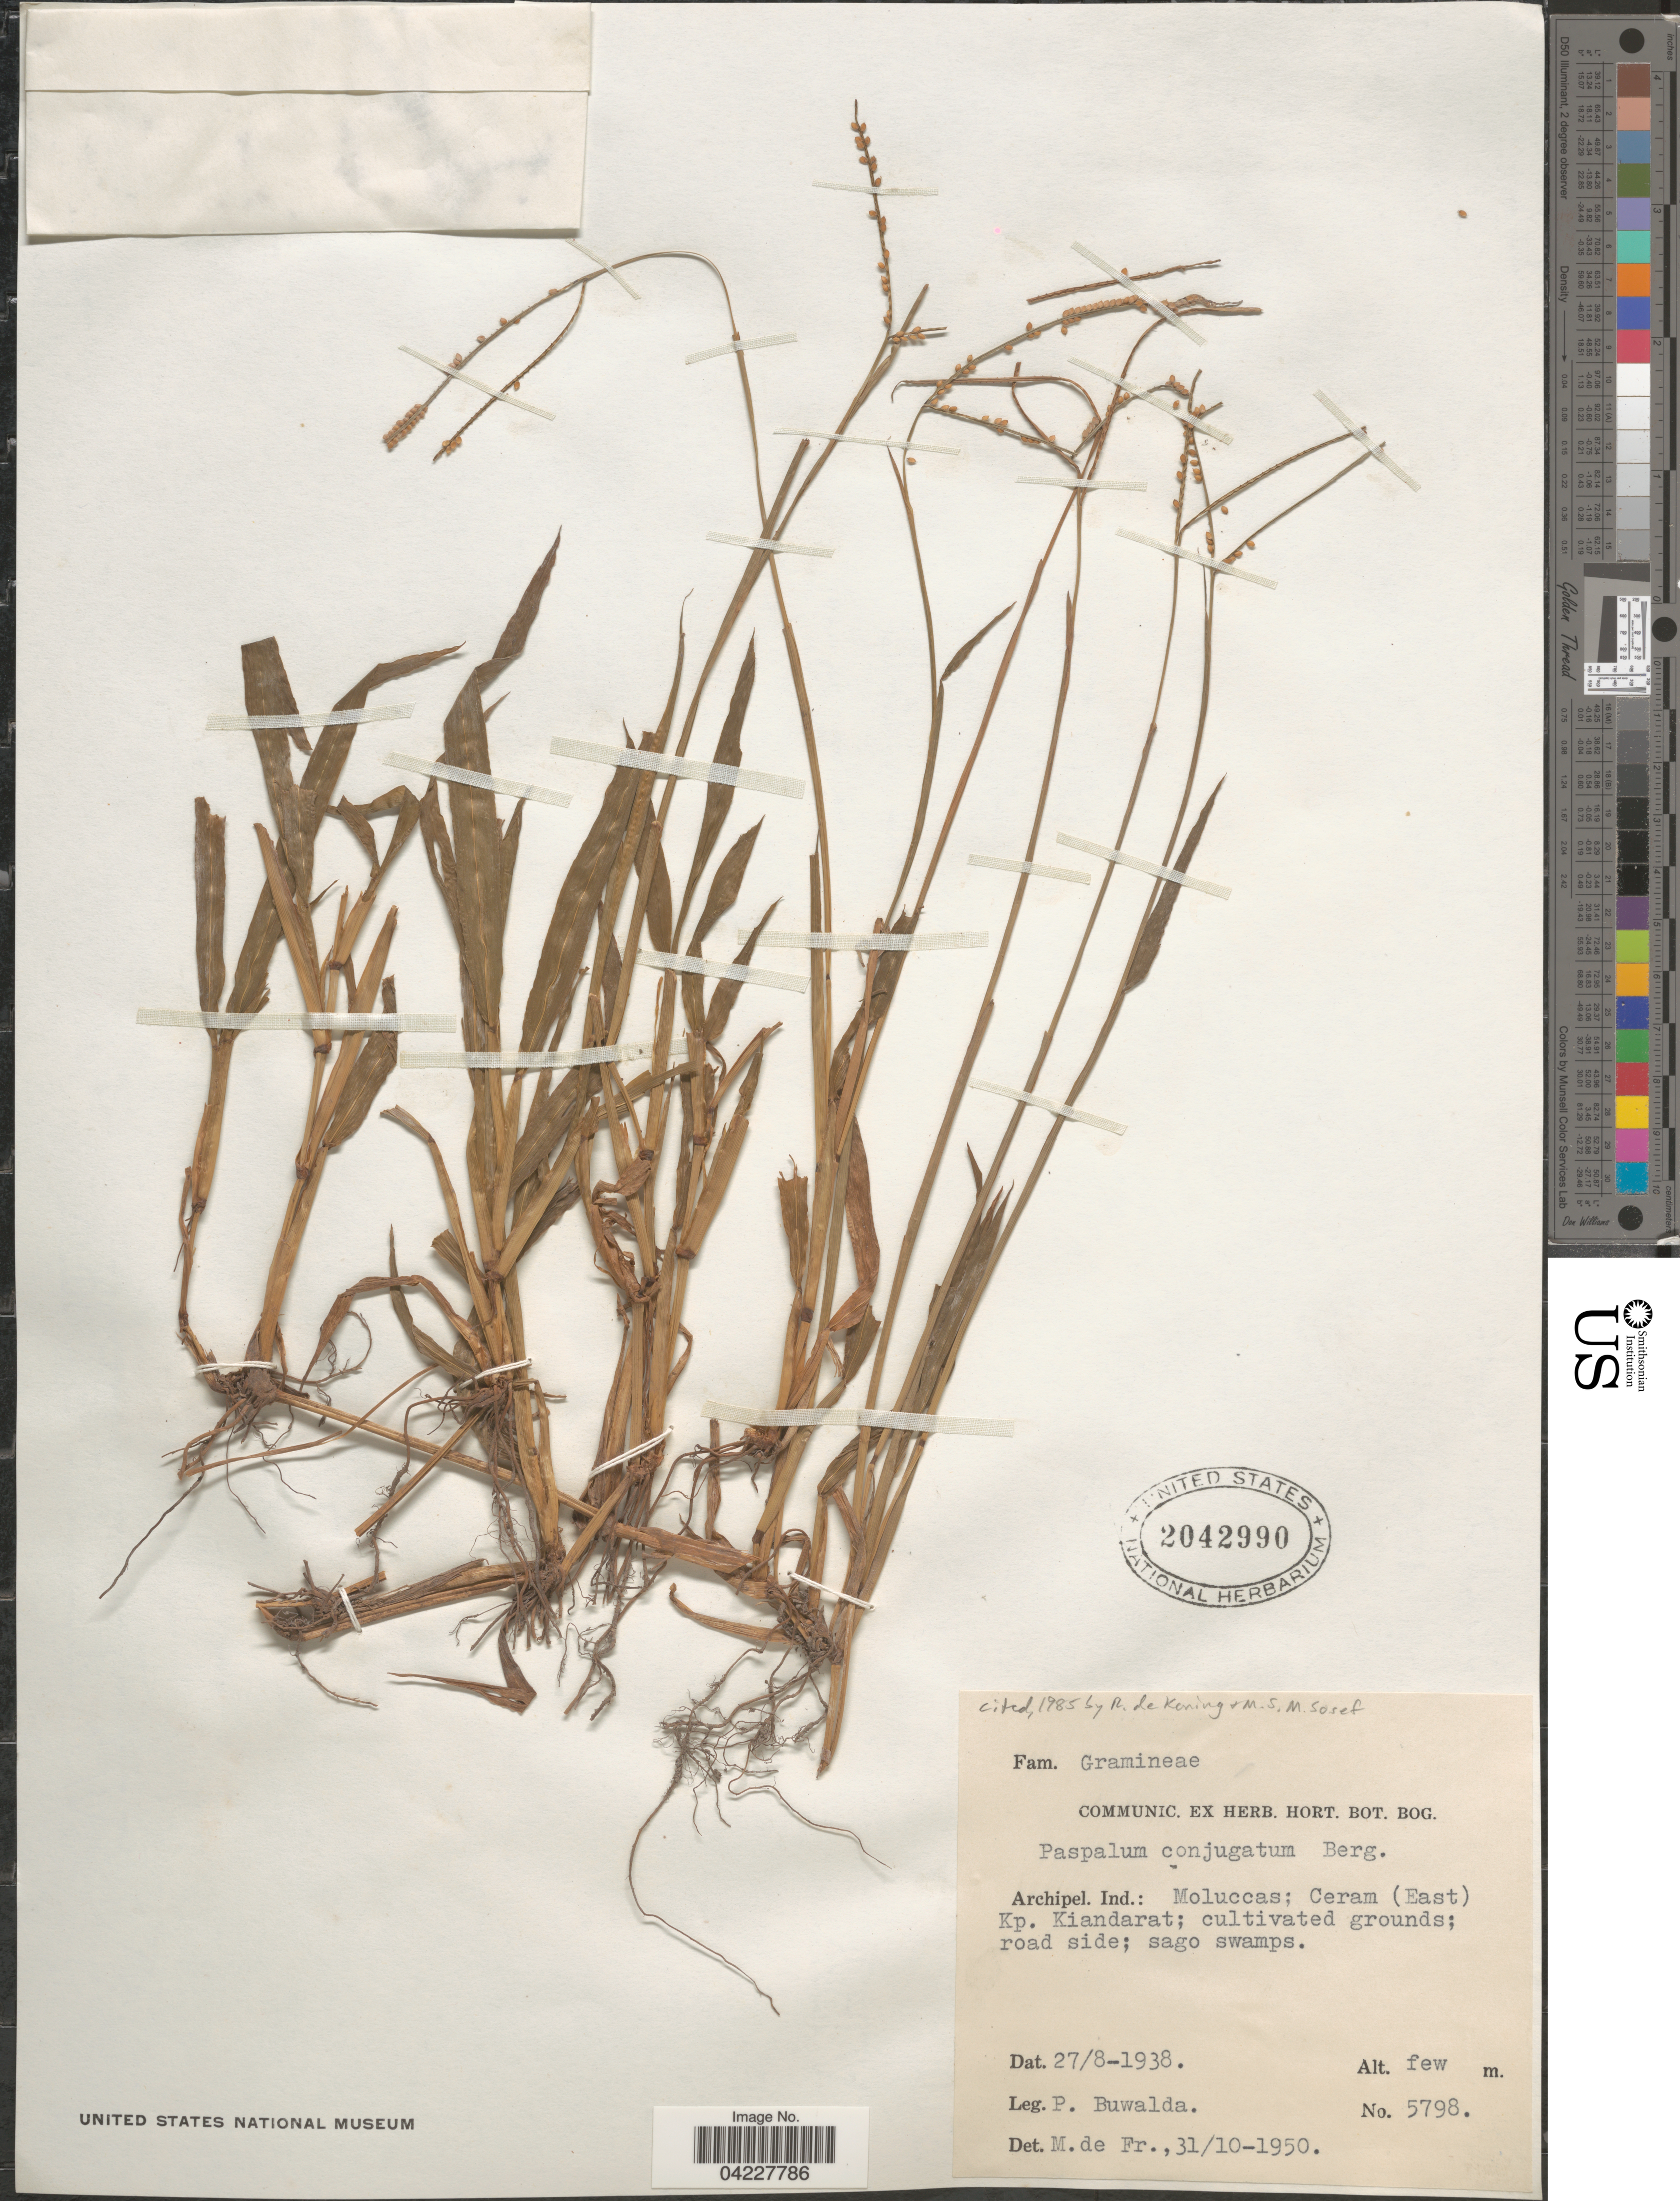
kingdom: Plantae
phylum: Tracheophyta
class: Liliopsida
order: Poales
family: Poaceae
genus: Paspalum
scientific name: Paspalum conjugatum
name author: P.J. Bergius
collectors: P. Buwalda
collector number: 5798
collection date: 1938-08-27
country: Indonesia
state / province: Maluku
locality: Archipel Ind.: Moluccas; Ceram (East) Kp. Kiandarat.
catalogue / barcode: US 2042990